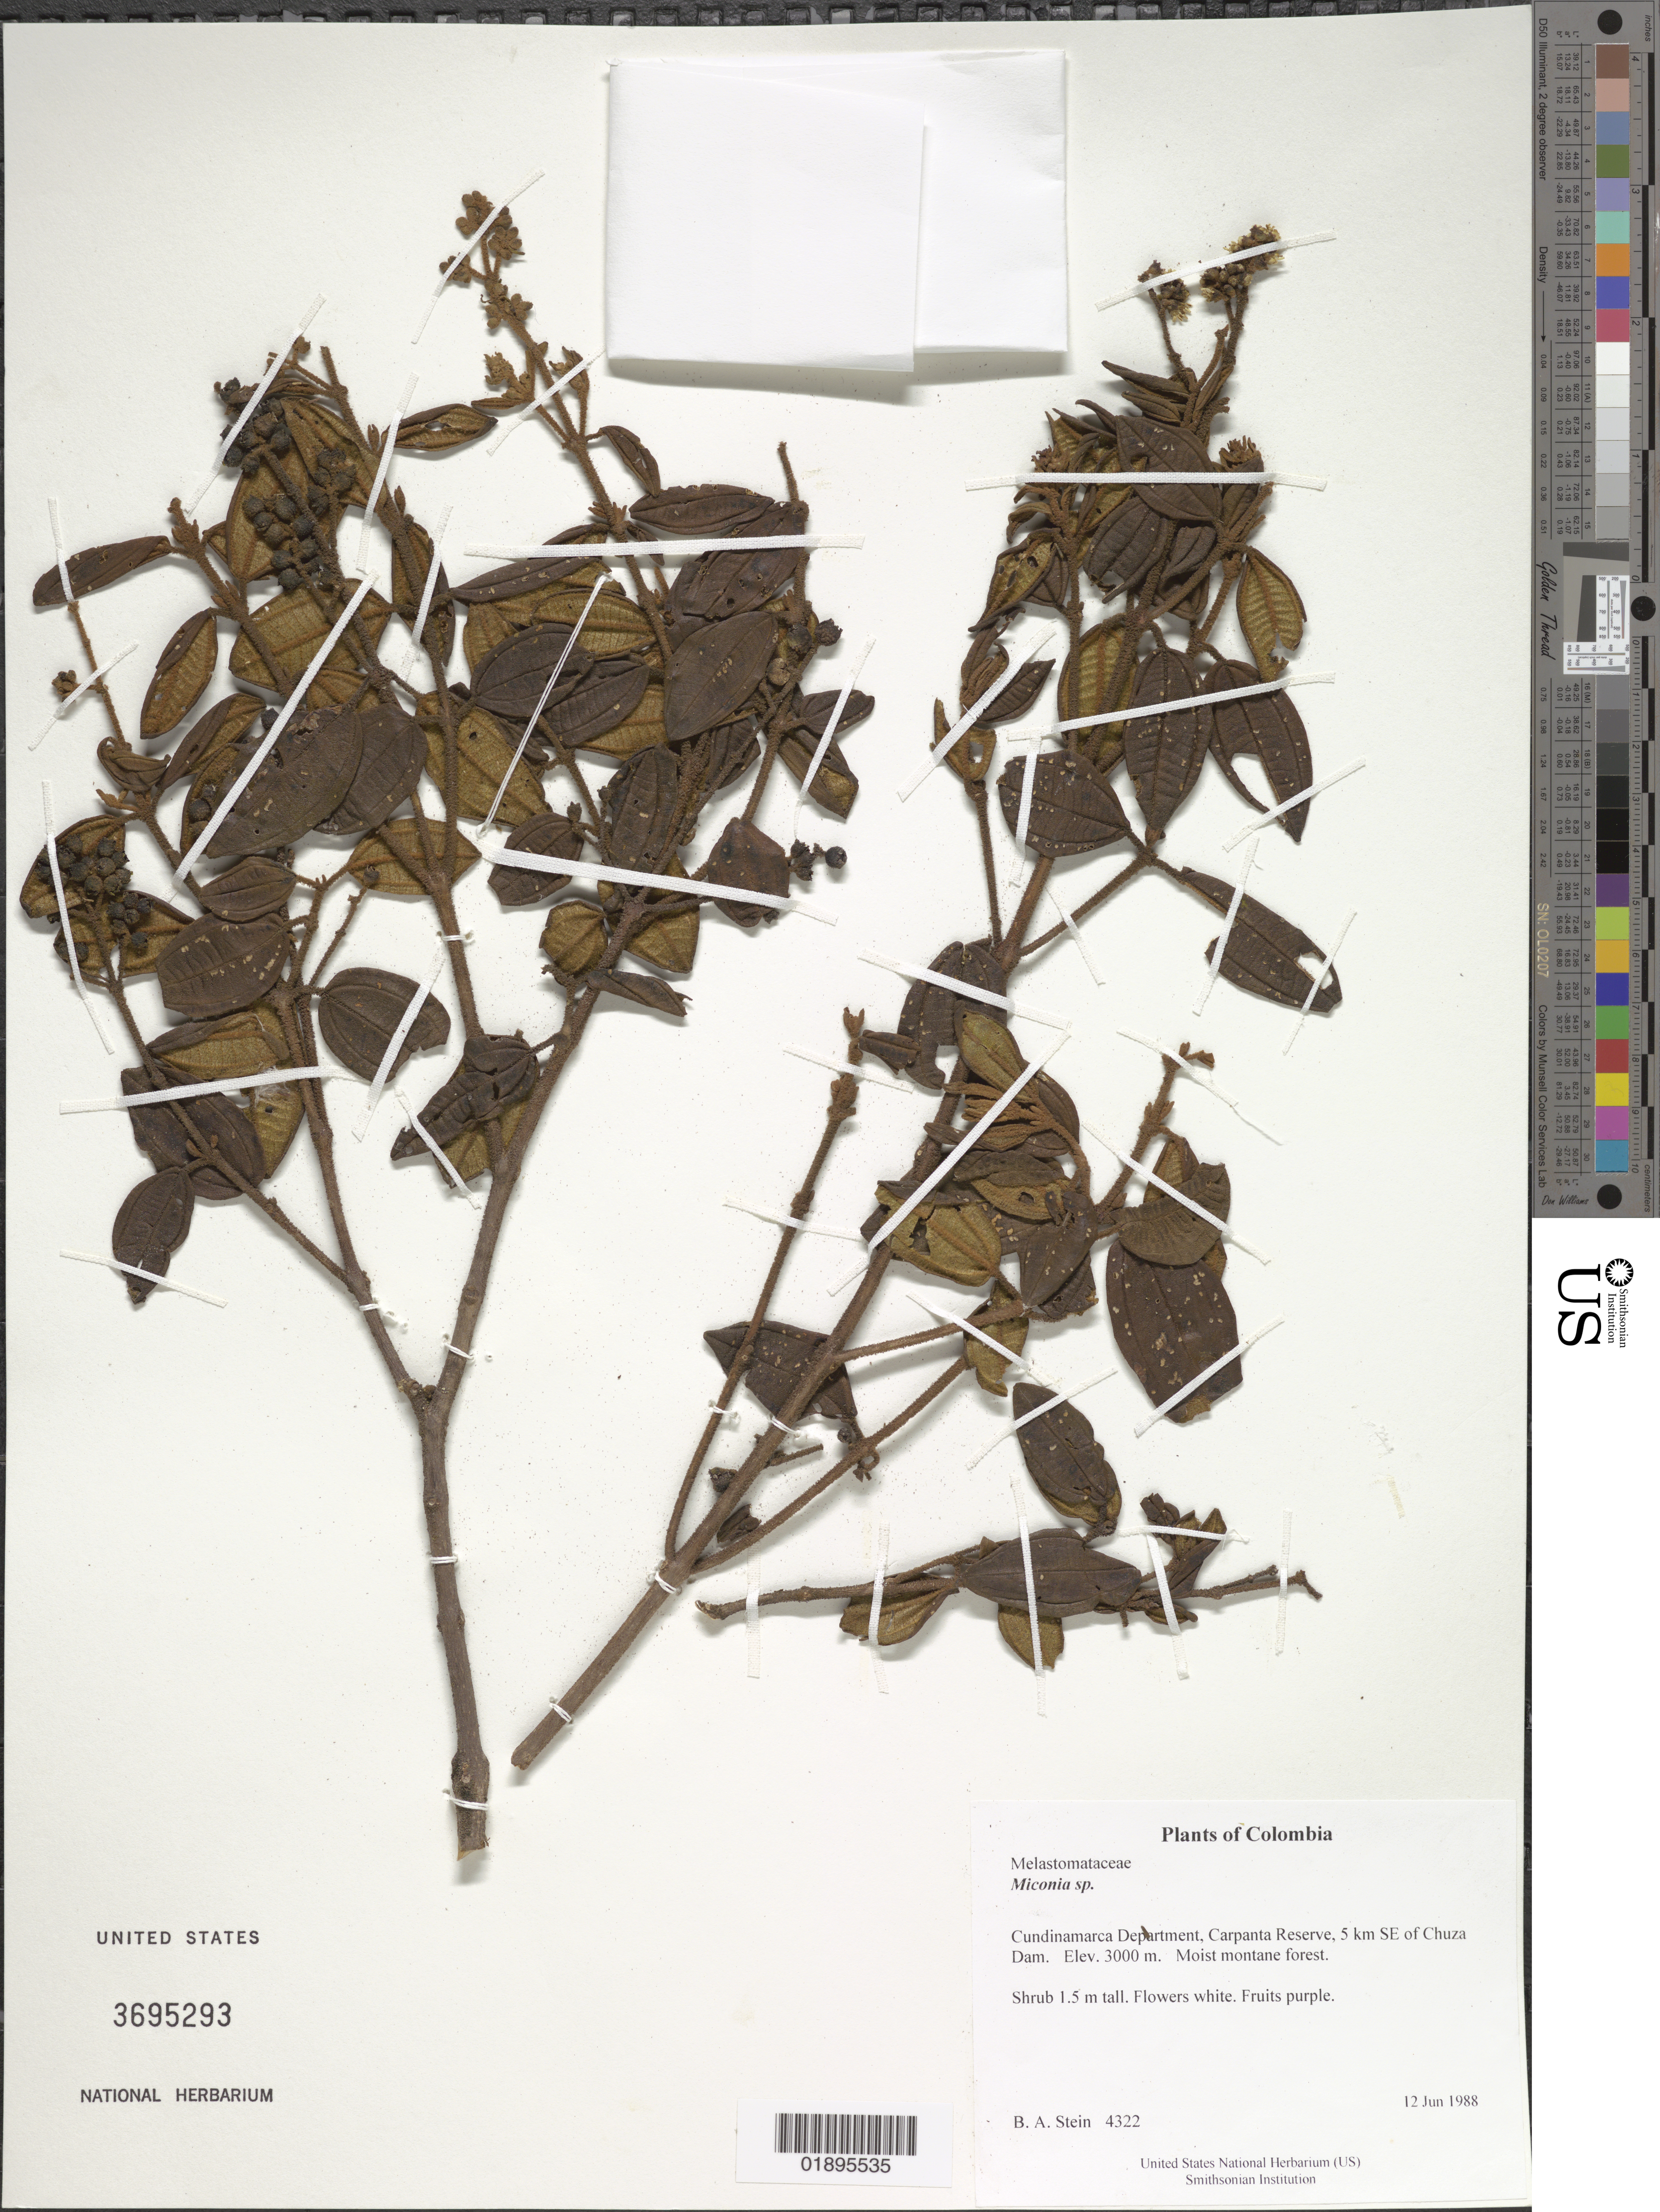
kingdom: Plantae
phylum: Tracheophyta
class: Magnoliopsida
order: Myrtales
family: Melastomataceae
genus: Miconia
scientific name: Miconia sp.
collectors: B. A. Stein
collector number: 4322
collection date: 1988-06-12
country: Colombia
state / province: Cundinamarca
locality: Carpanta Reserve, 5 km SE of Chuza Dam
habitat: Moist montane forest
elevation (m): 3000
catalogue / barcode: US 3695293